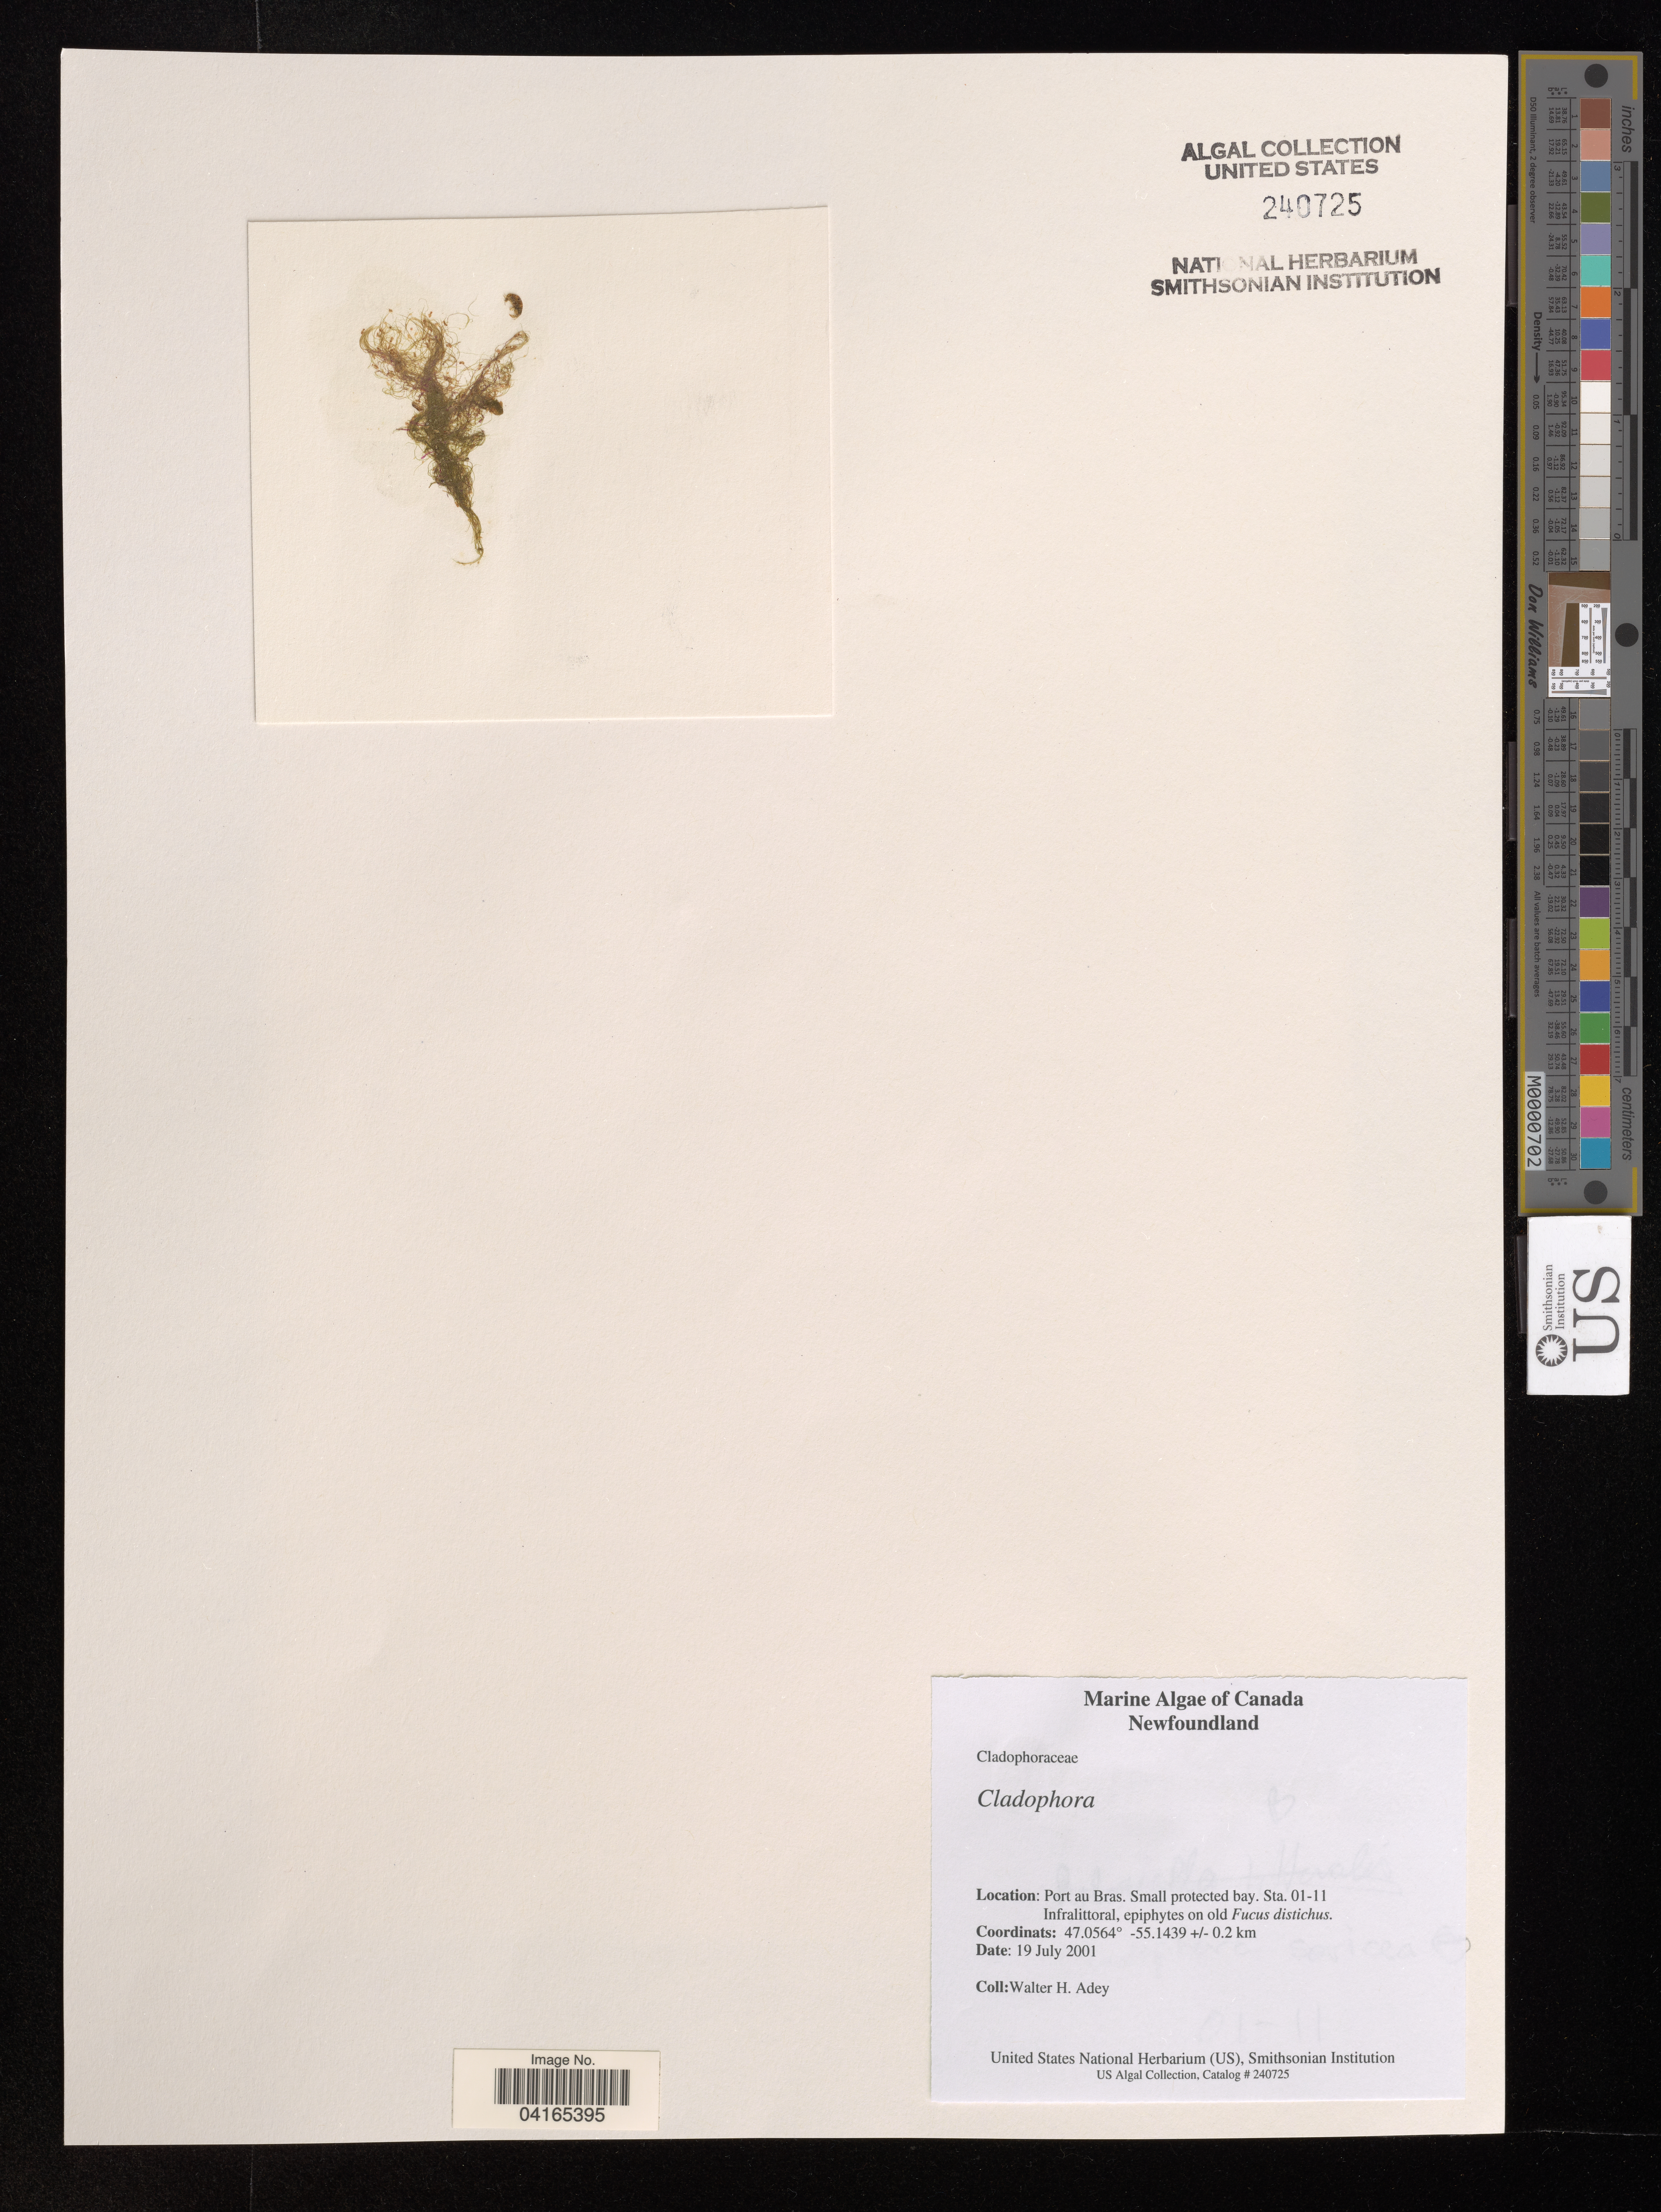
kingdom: Plantae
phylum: Chlorophyta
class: Ulvophyceae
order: Cladophorales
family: Cladophoraceae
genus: Cladophora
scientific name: Cladophora sp.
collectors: W. H. Adey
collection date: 2001-07-19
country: Canada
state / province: Newfoundland and Labrador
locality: Port au Bras. Small protected bay. Sta. 01-11.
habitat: Epiphytes on old Fucus distichus.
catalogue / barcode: US 240725